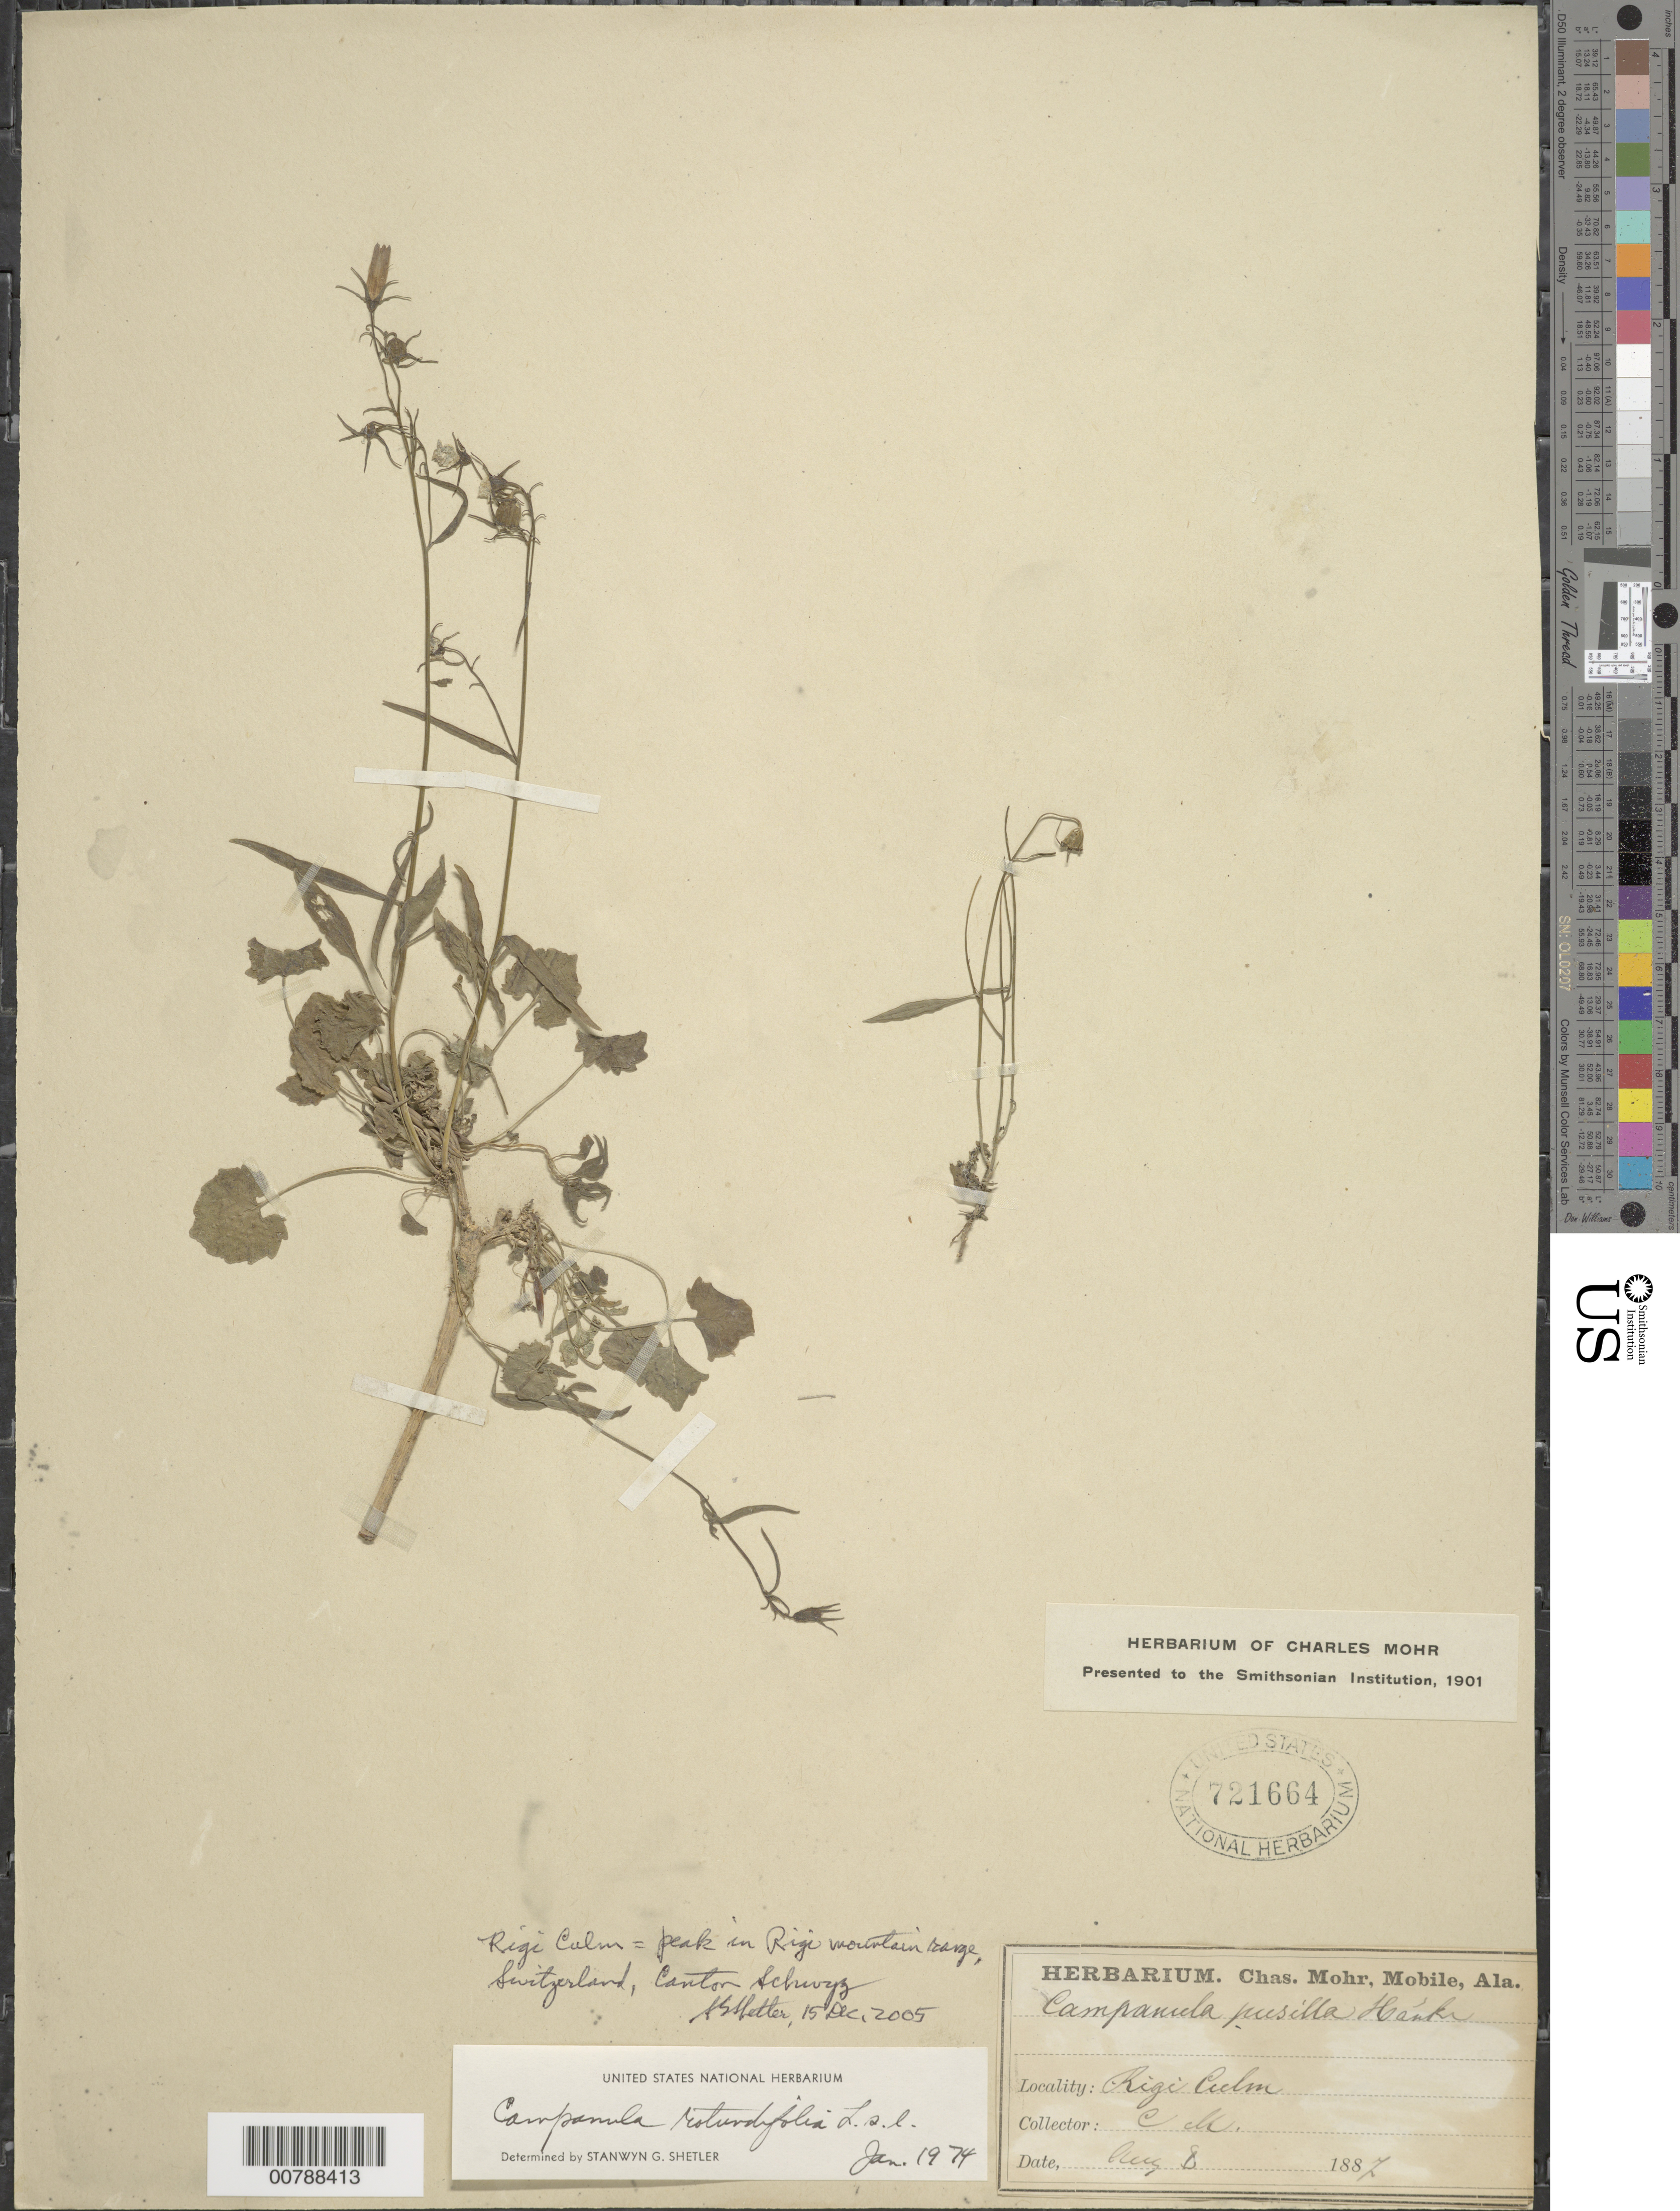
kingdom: Plantae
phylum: Tracheophyta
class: Magnoliopsida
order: Asterales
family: Campanulaceae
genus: Campanula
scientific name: Campanula rotundifolia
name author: L.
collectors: E. Evers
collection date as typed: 1/7/1960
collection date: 1960-07-01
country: Switzerland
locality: Medelpad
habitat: Grassland.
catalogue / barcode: US 3483265-2